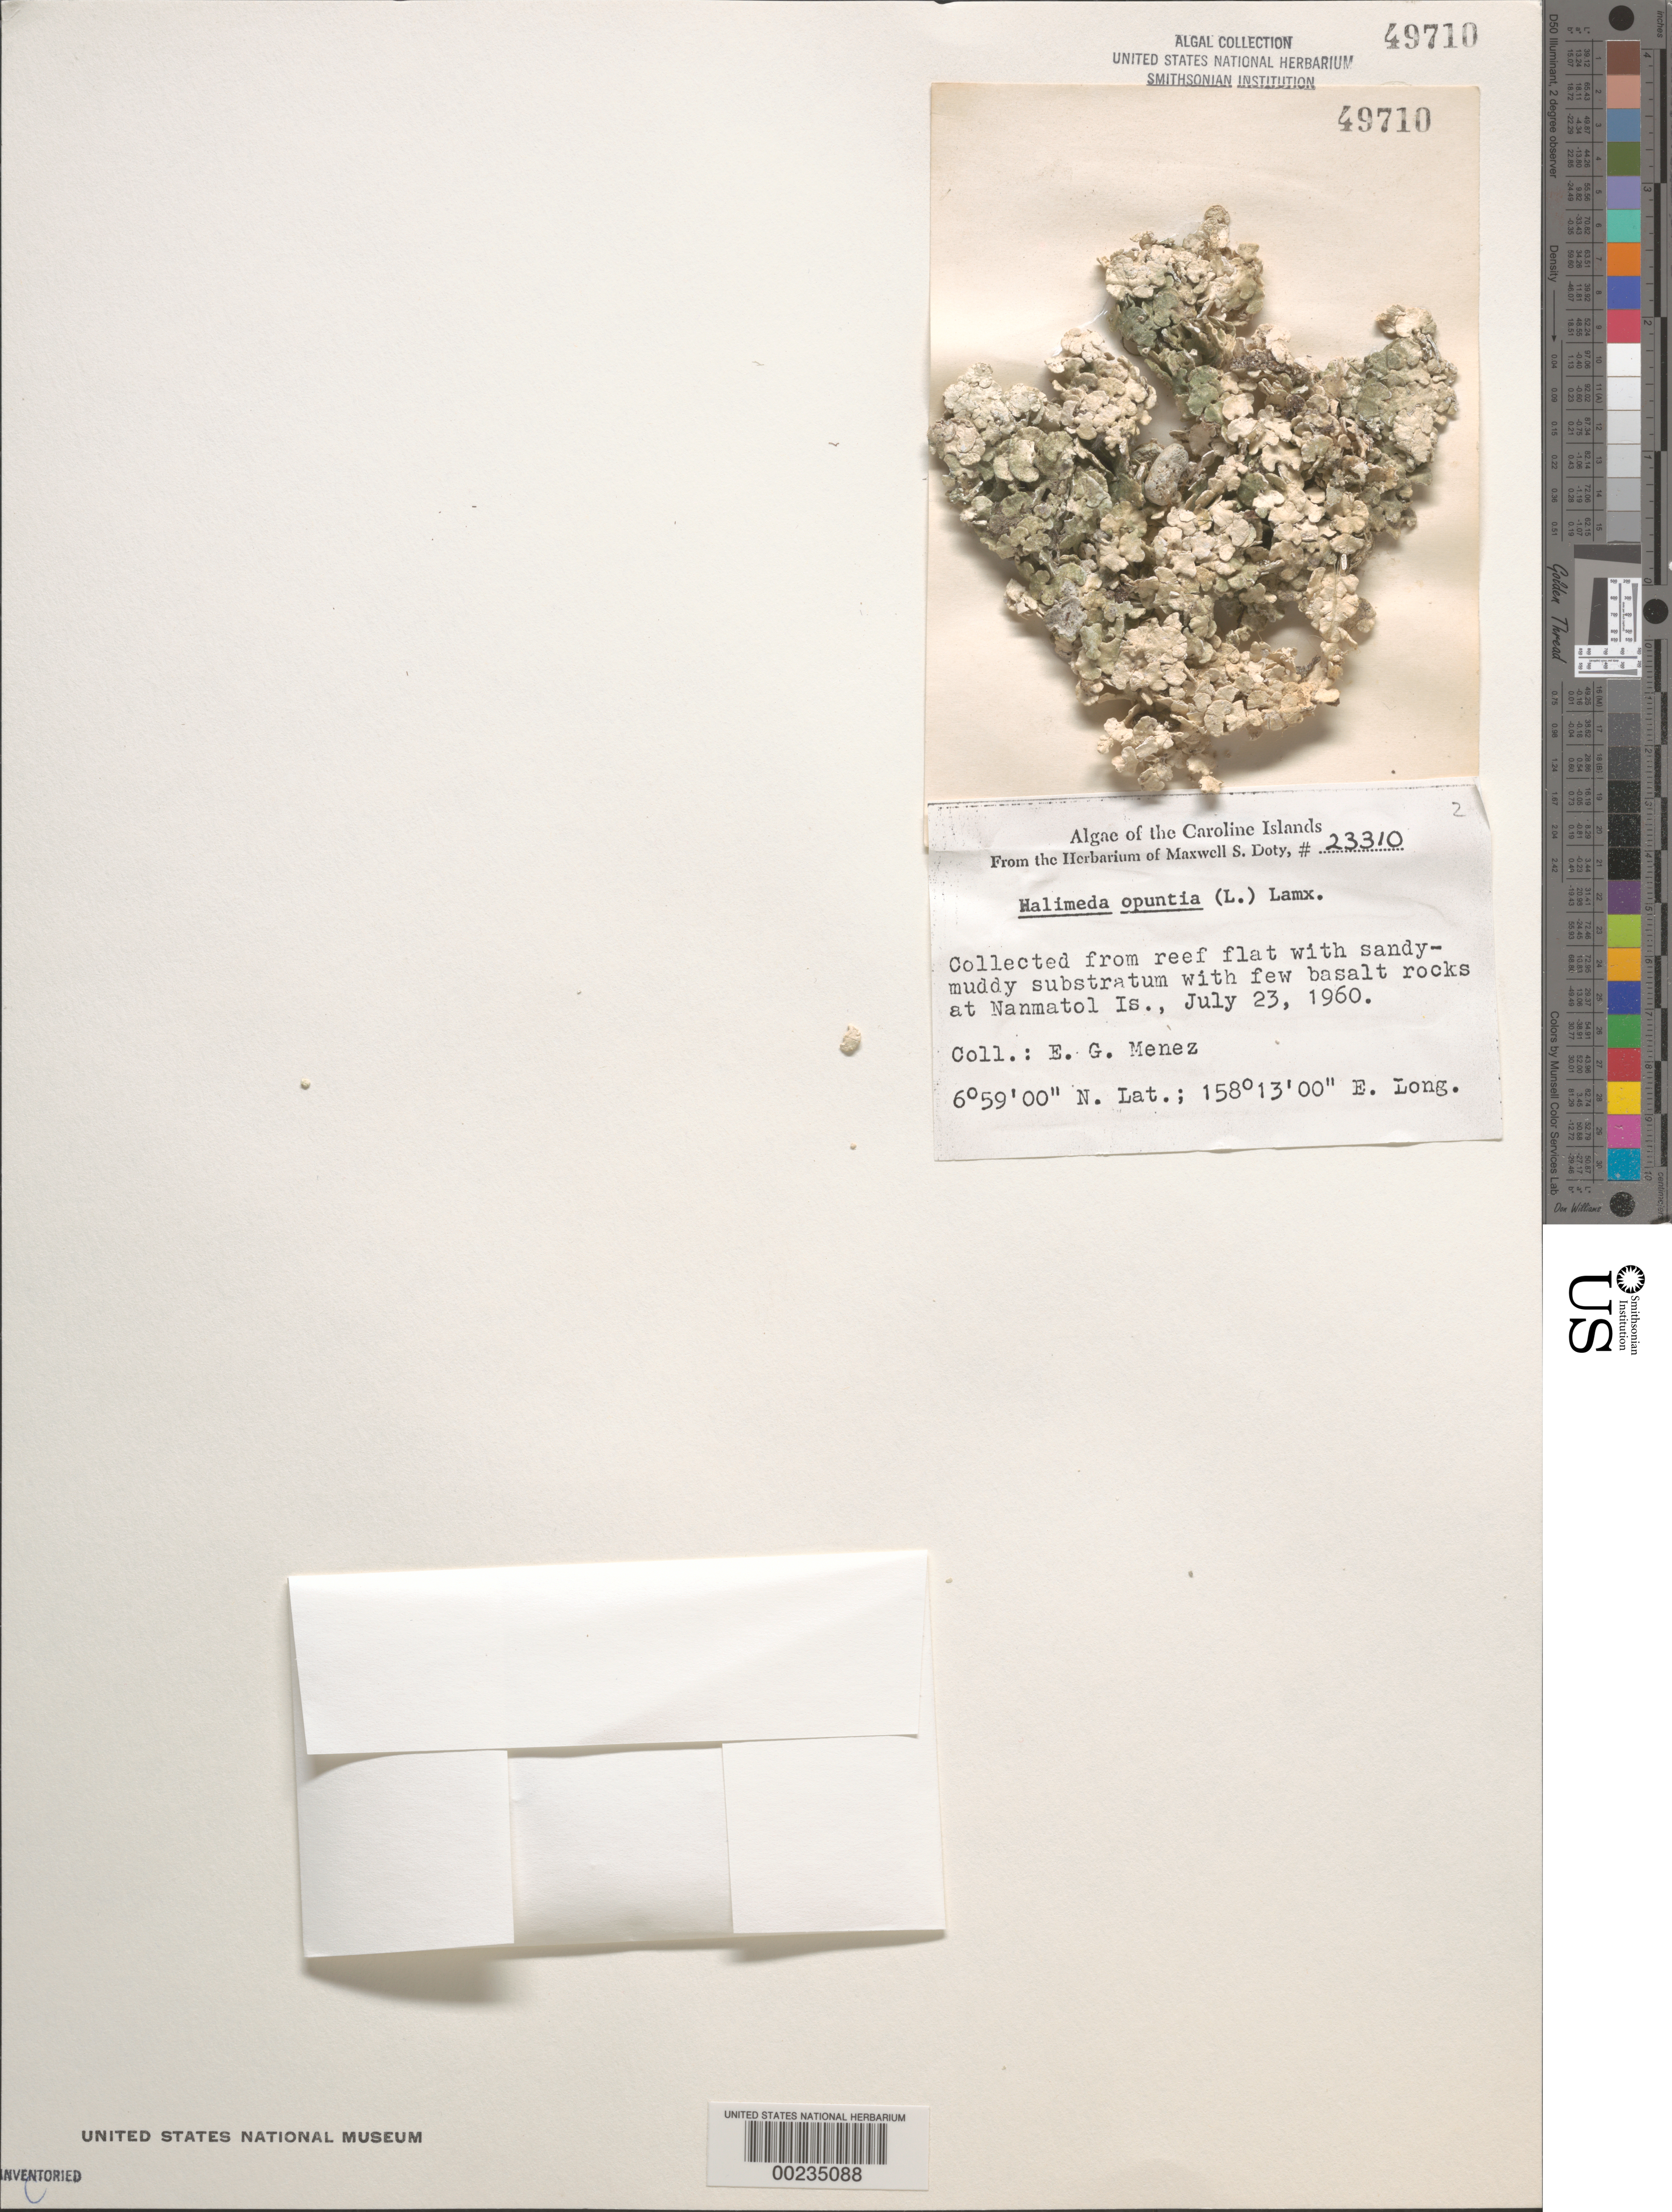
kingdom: Plantae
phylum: Chlorophyta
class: Ulvophyceae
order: Bryopsidales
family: Halimedaceae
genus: Halimeda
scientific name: Halimeda opuntia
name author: (L.) J.V.Lamouroux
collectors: Meñez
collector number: MSD 23310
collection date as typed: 23 Jul 1960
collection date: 1960-07-23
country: Micronesia, Federated States of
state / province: Pohnpei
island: Nanmatol Atoll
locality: Islands off E coast of Pohnpei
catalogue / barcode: US 49710